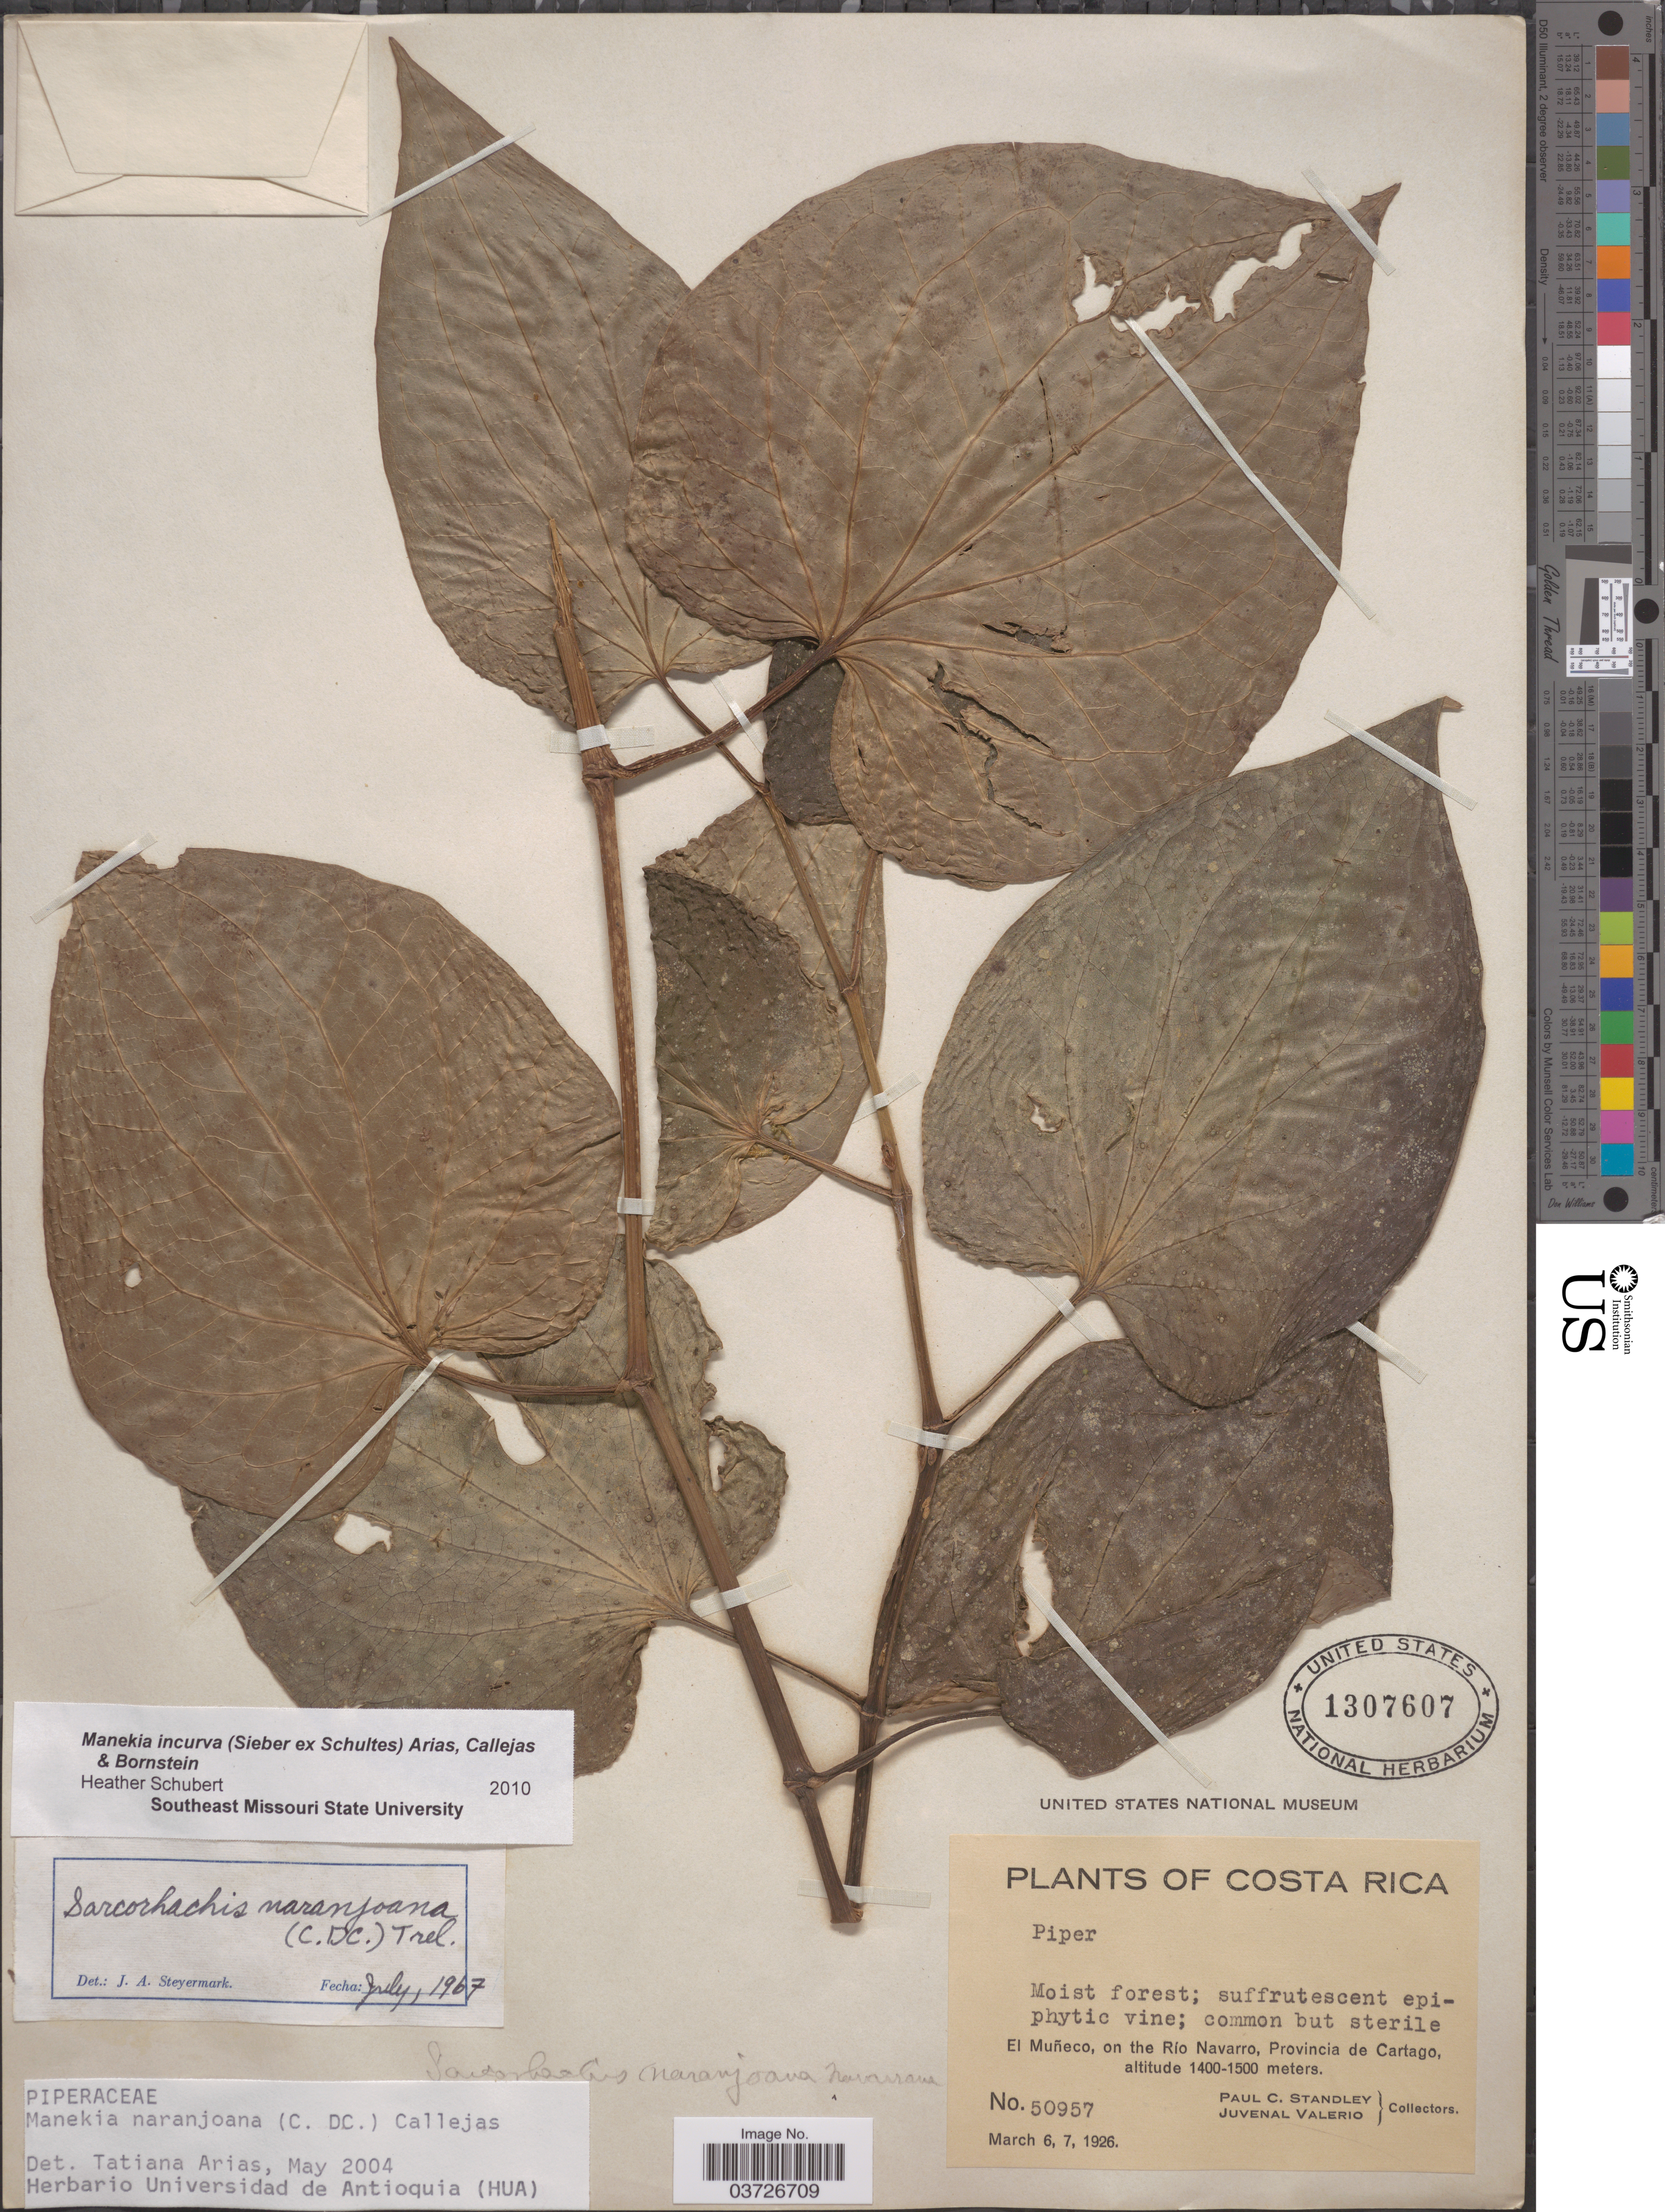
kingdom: Plantae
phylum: Tracheophyta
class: Magnoliopsida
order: Piperales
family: Piperaceae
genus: Manekia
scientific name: Manekia incurva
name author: (Sieber ex Schult.) T. Arias et al.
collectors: P. C. Standley & J. Valerio R.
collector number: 50957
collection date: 1926-03-06/1926-03-07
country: Costa Rica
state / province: Cartago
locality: El Muñeco, on the Río Navarro.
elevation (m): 1400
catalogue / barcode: US 1307607